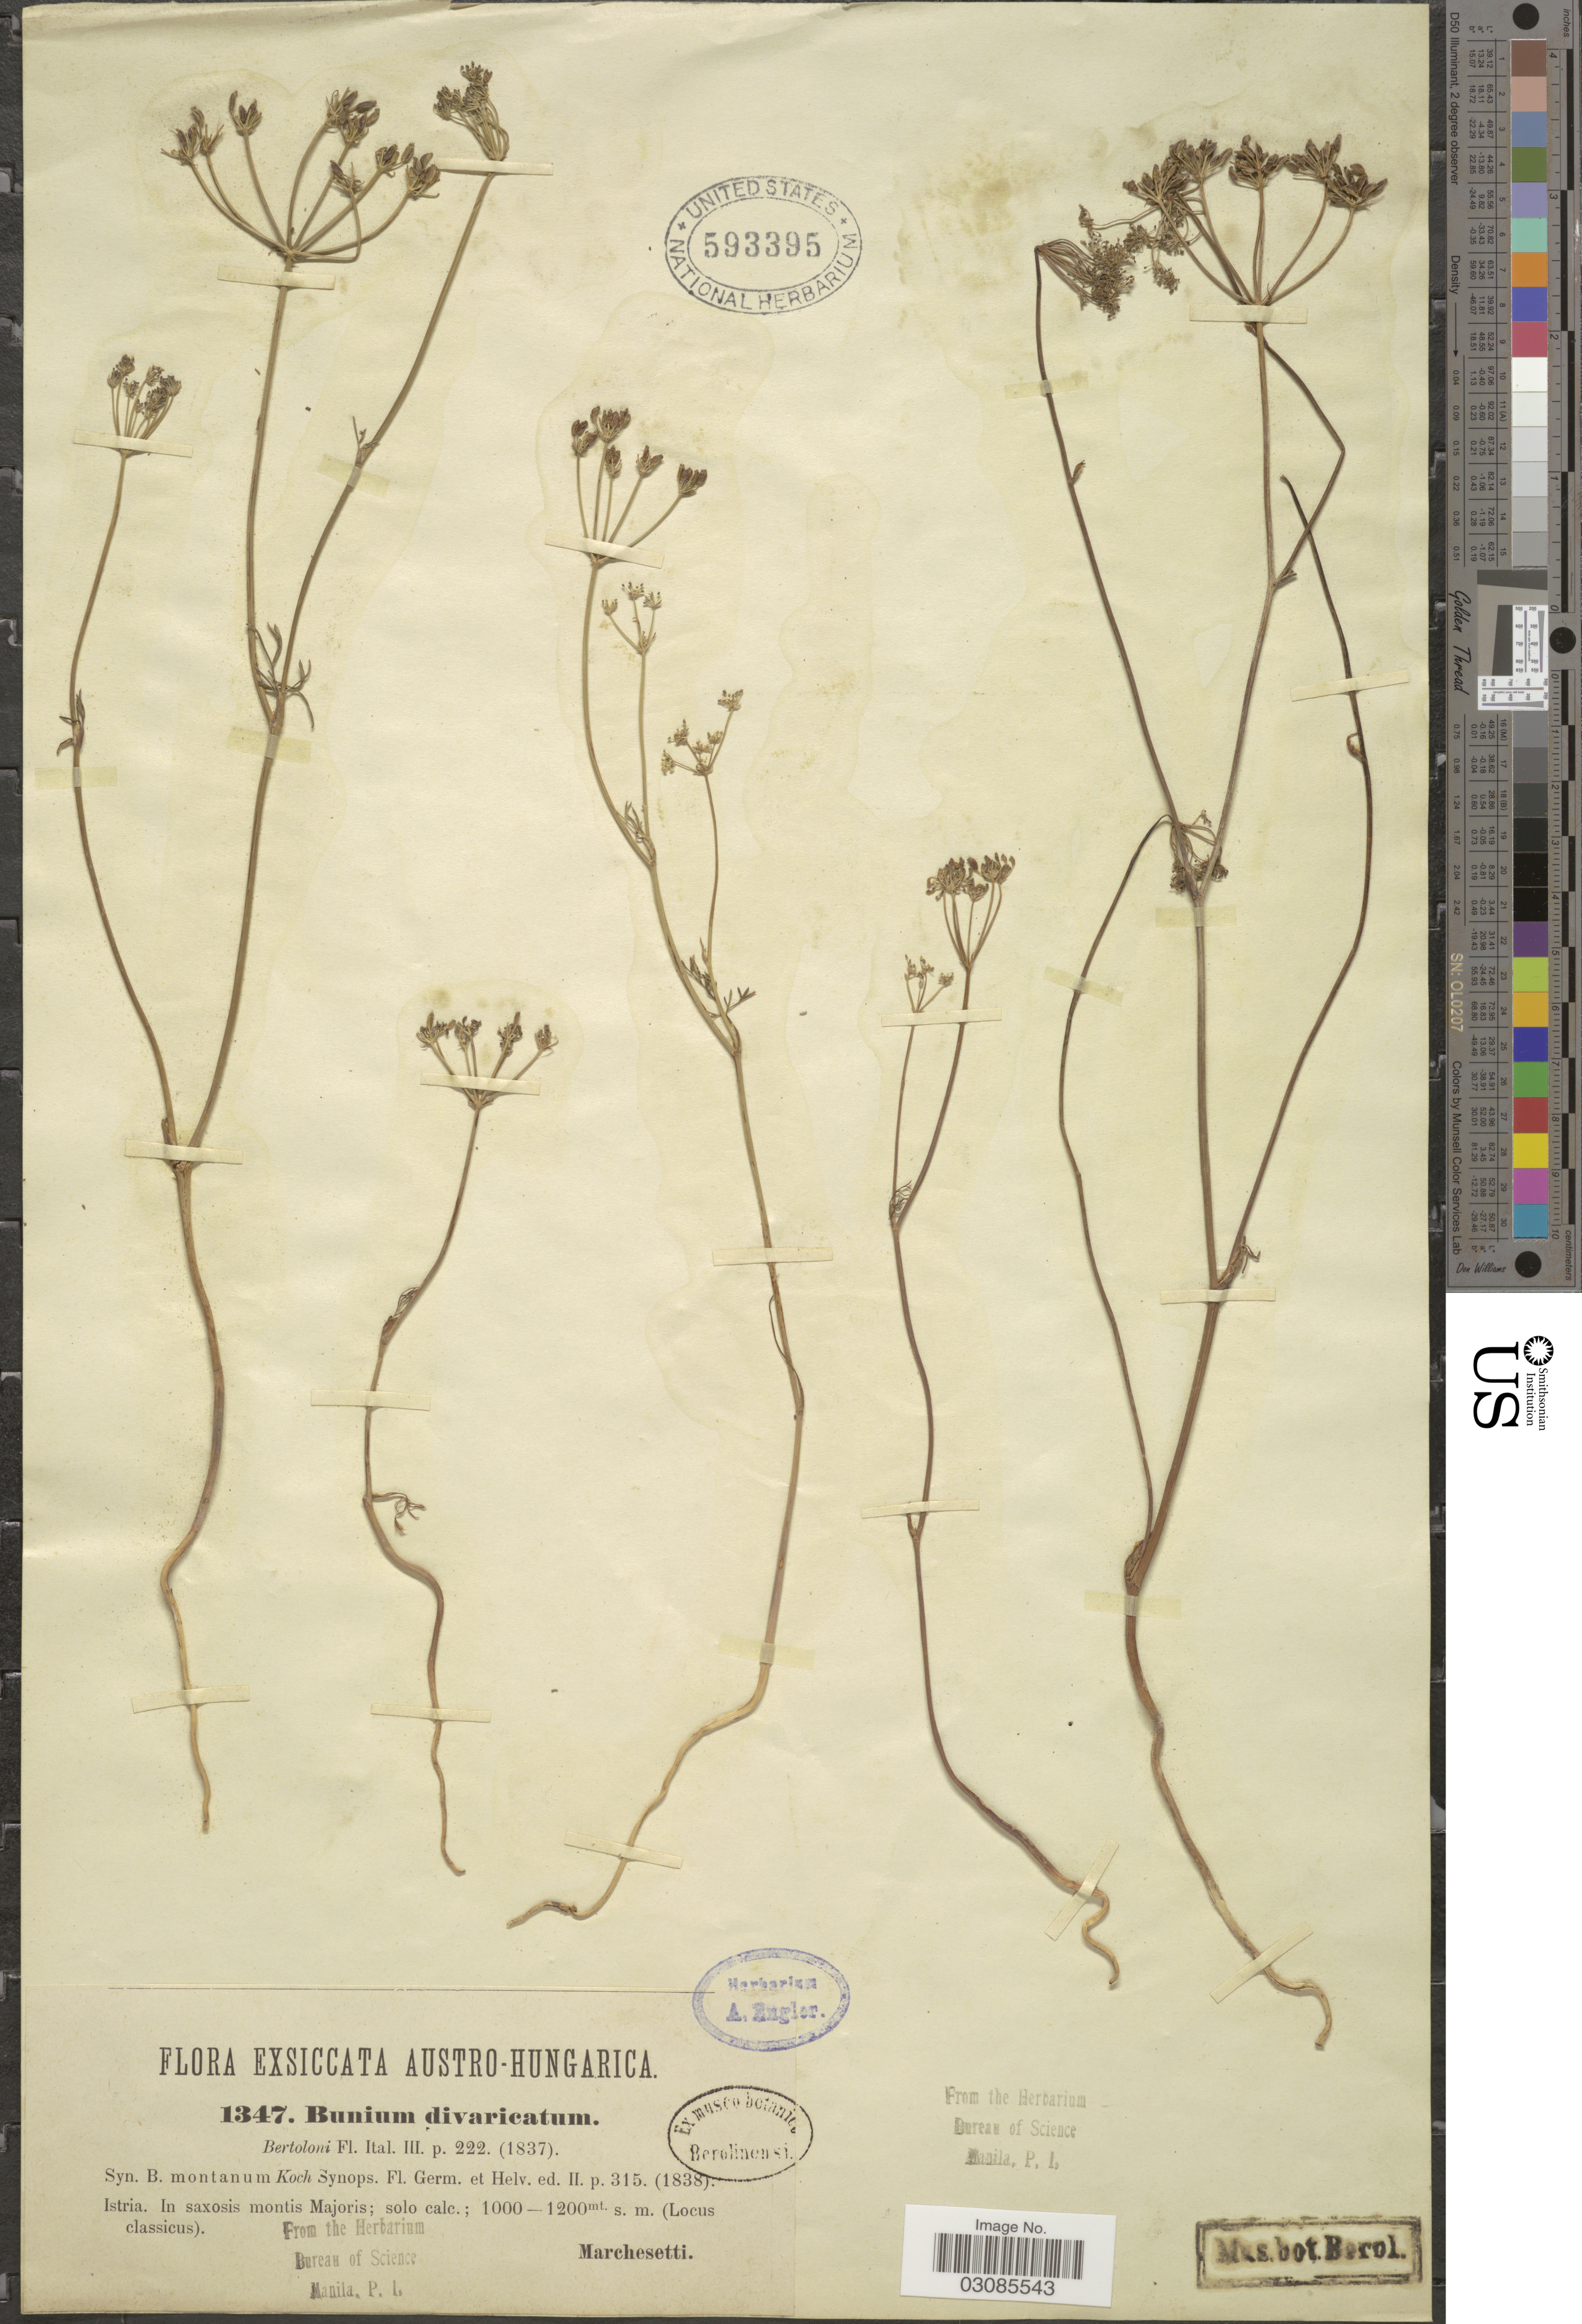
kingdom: Plantae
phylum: Tracheophyta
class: Magnoliopsida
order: Apiales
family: Apiaceae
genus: Bunium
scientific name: Bunium divaricatum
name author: Bertol.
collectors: -. Marchesetti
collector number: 1347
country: Croatia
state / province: Istria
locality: In saxosis montis Majoris.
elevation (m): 1000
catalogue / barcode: US 593395